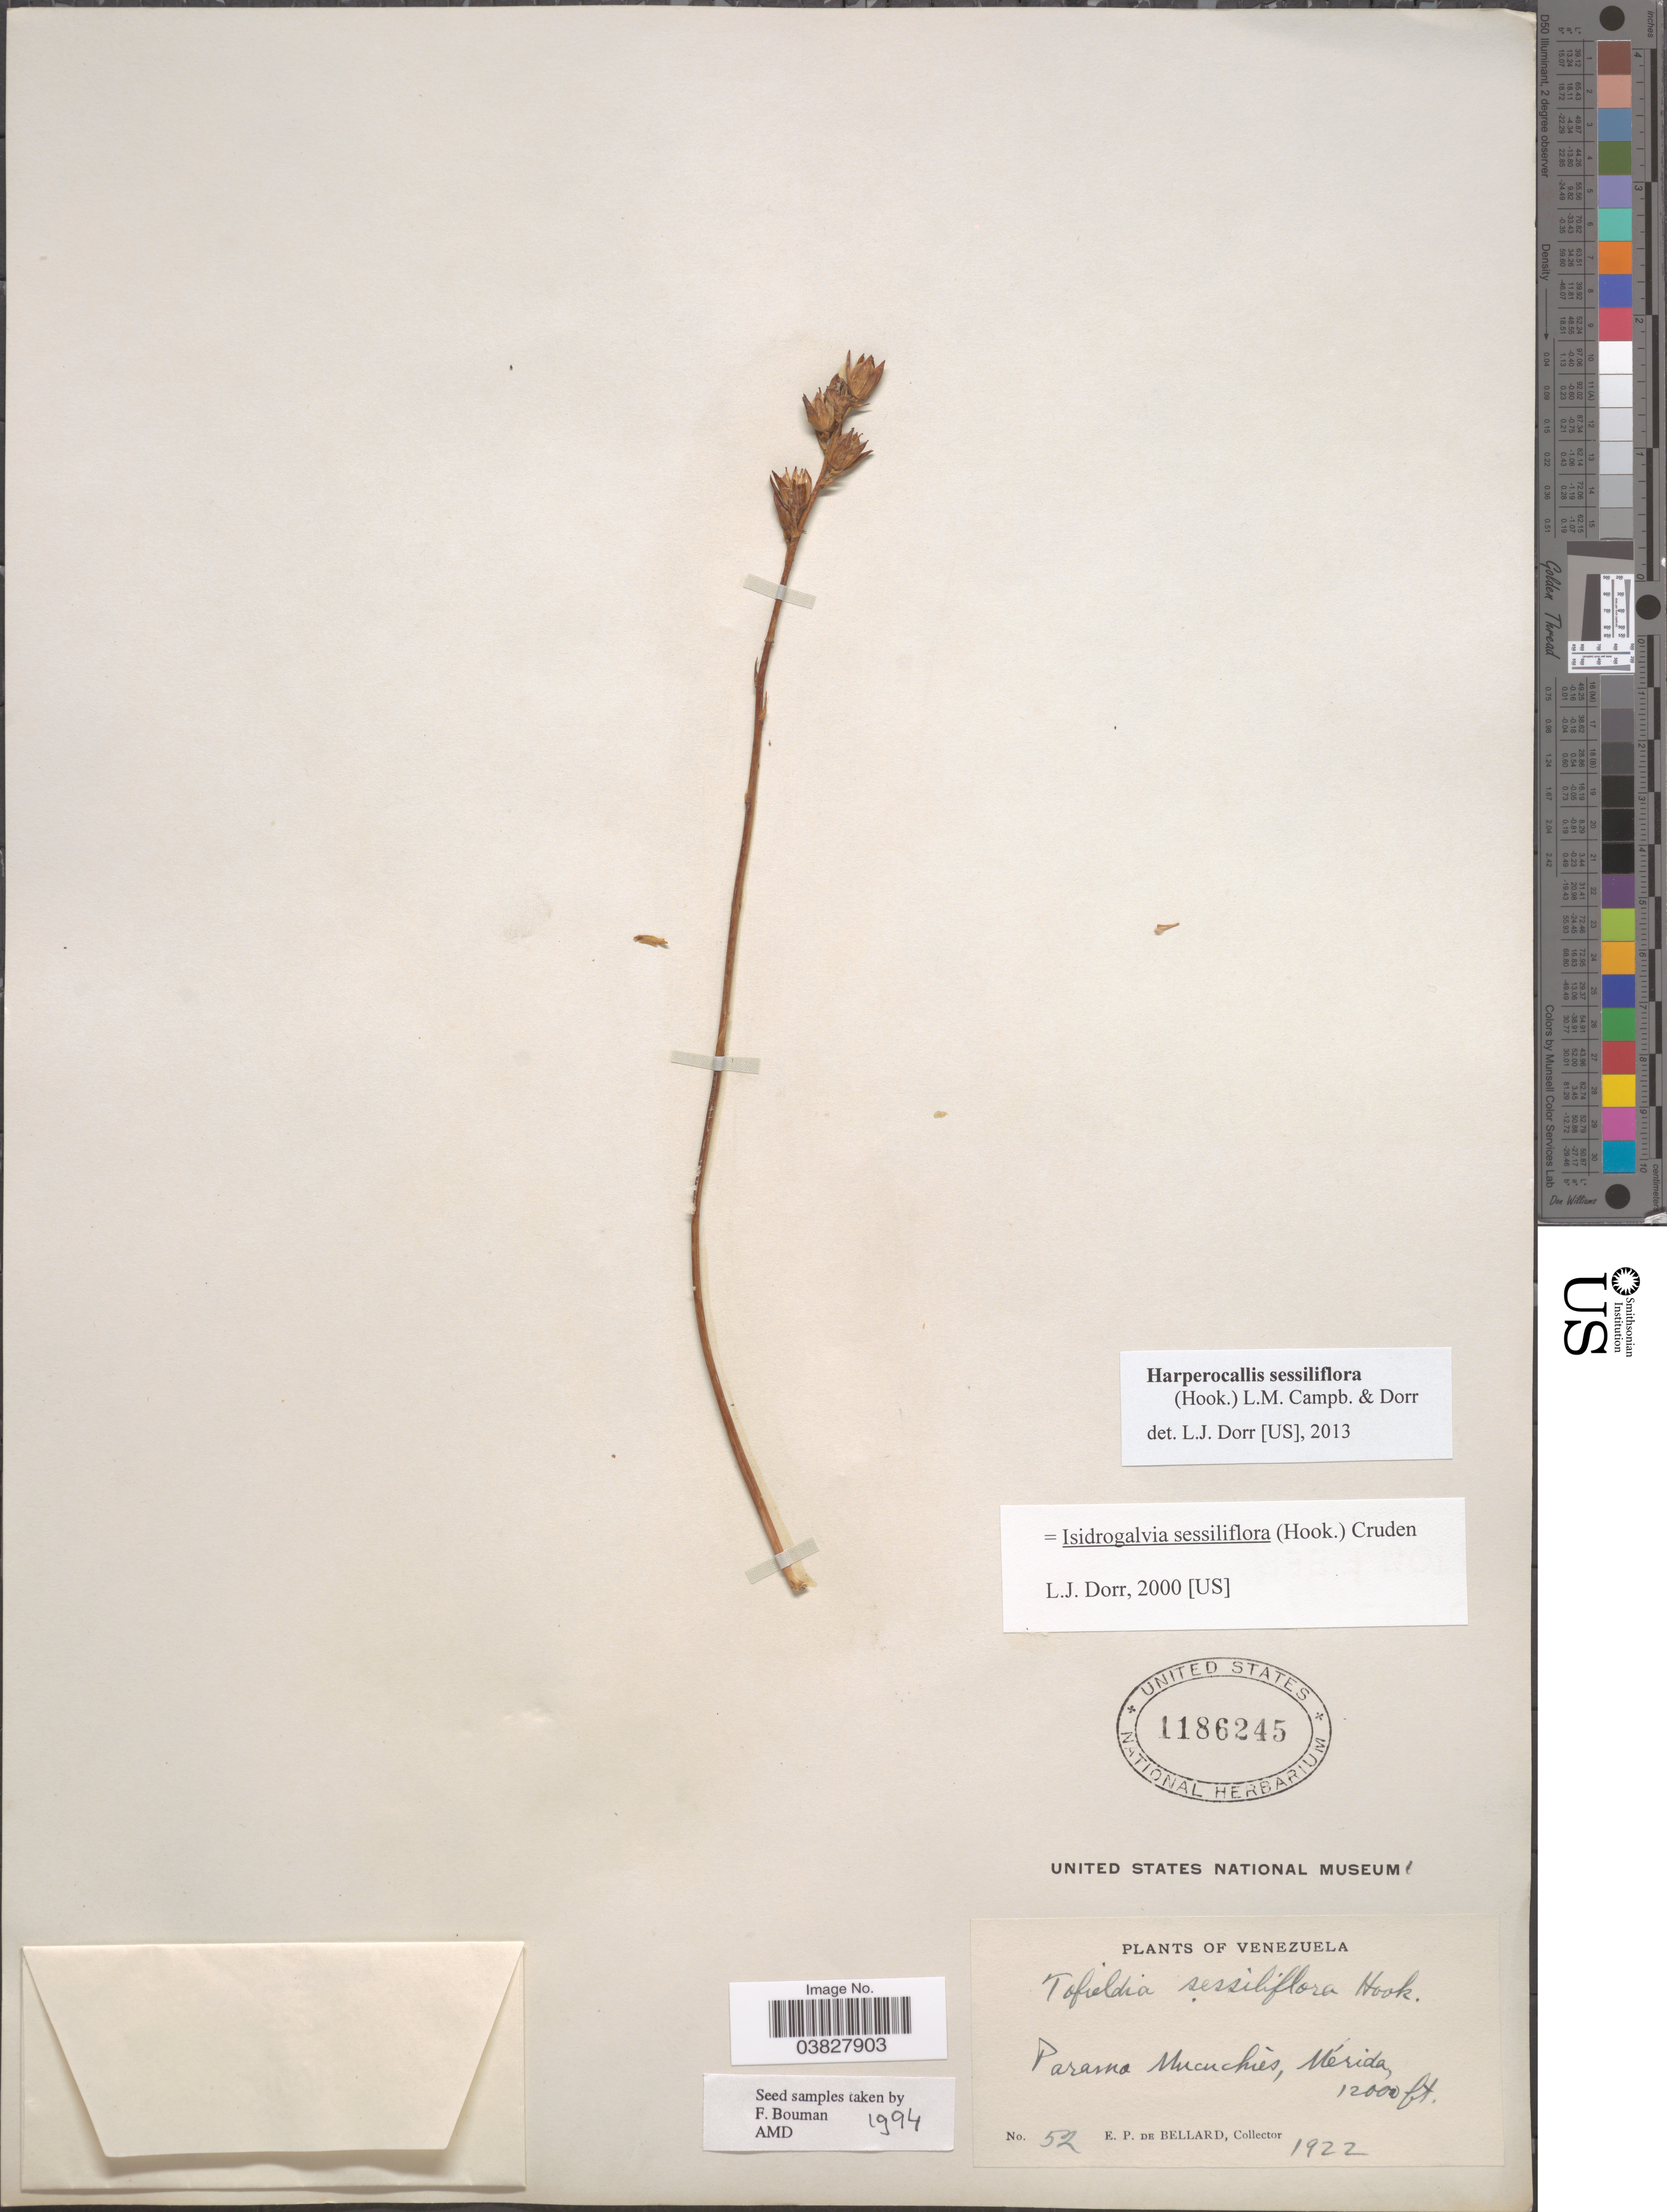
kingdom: Plantae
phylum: Tracheophyta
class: Liliopsida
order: Alismatales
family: Tofieldiaceae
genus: Harperocallis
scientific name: Harperocallis sessiliflora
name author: (Hook.) L.M. Campb. & Dorr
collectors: E. de Bellard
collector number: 52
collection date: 1922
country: Venezuela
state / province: Merida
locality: Paramo Mucuchiés.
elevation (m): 3658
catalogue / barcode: US 1186245